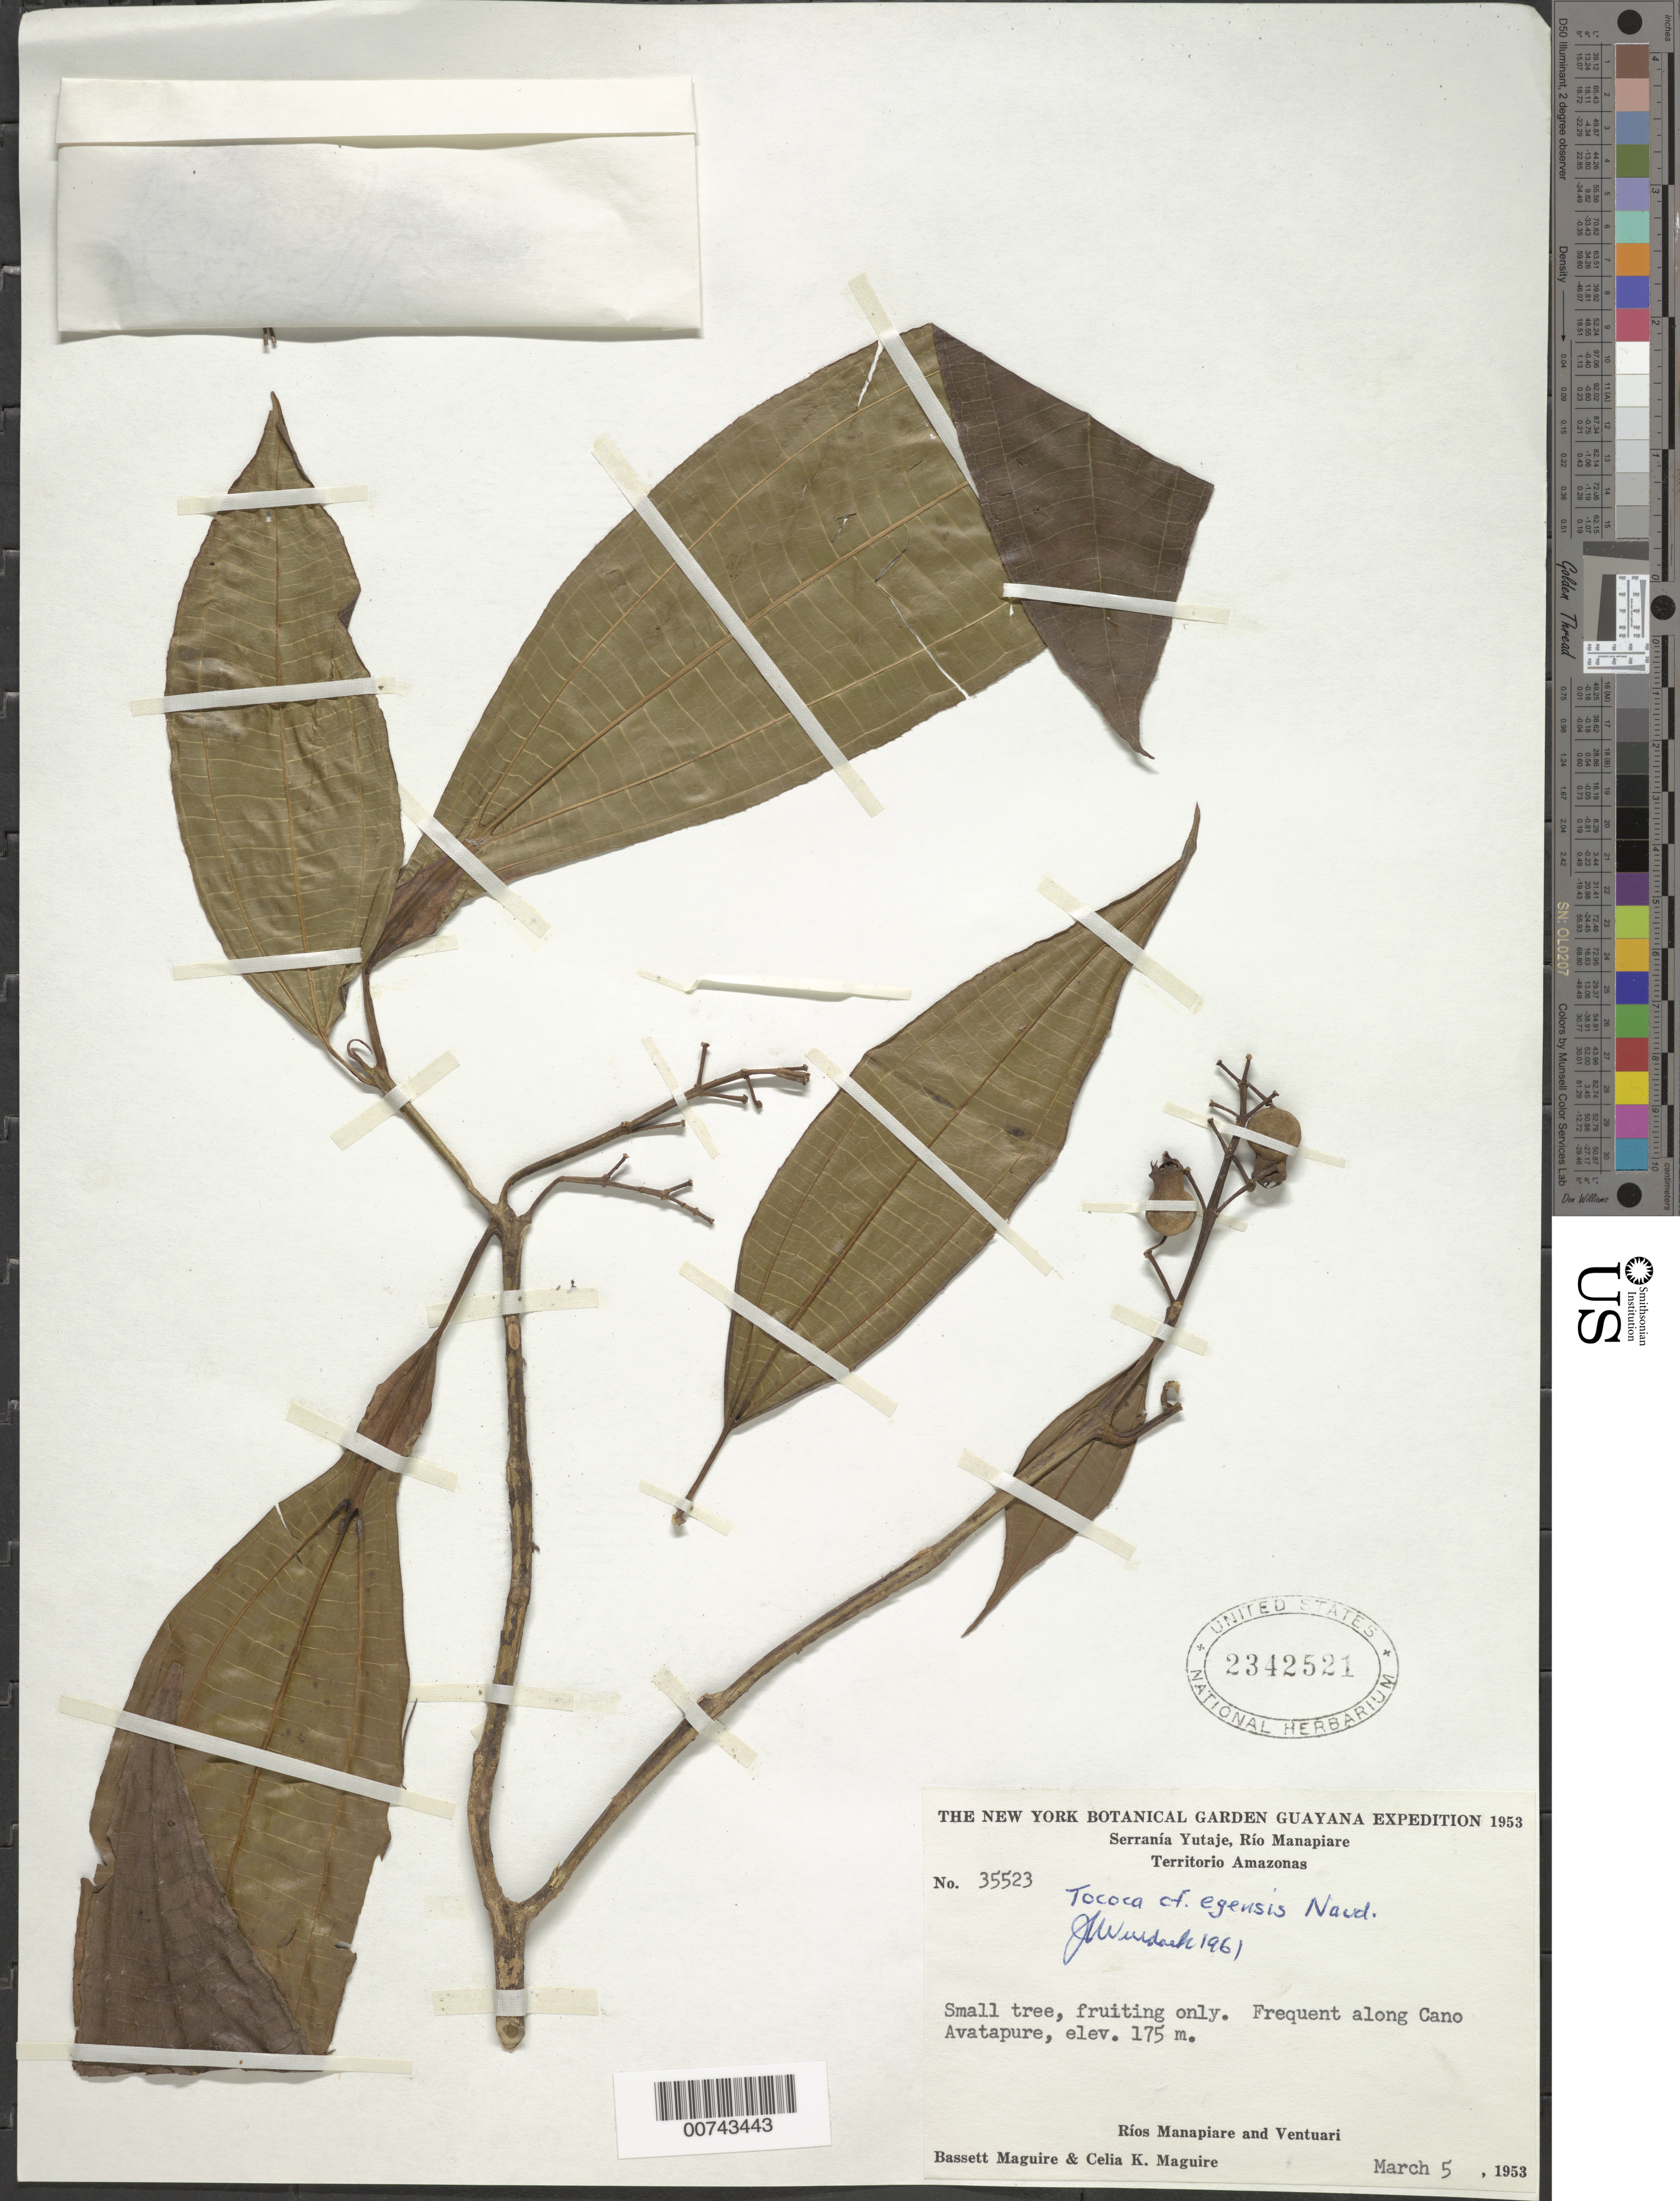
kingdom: Plantae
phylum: Tracheophyta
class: Magnoliopsida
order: Myrtales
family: Melastomataceae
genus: Tococa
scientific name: Tococa coronata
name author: Benth.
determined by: Wurdack, John J., (US), US (UNITED STATES)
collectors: B. Maguire & C. K. Maguire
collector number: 35523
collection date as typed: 5-Mar-53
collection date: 1953-03-05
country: Venezuela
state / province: Amazonas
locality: Río Manapiare, confl. of Caño Manapiare & Caño Atabapure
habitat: Along caño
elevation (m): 175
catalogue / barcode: US 2342521